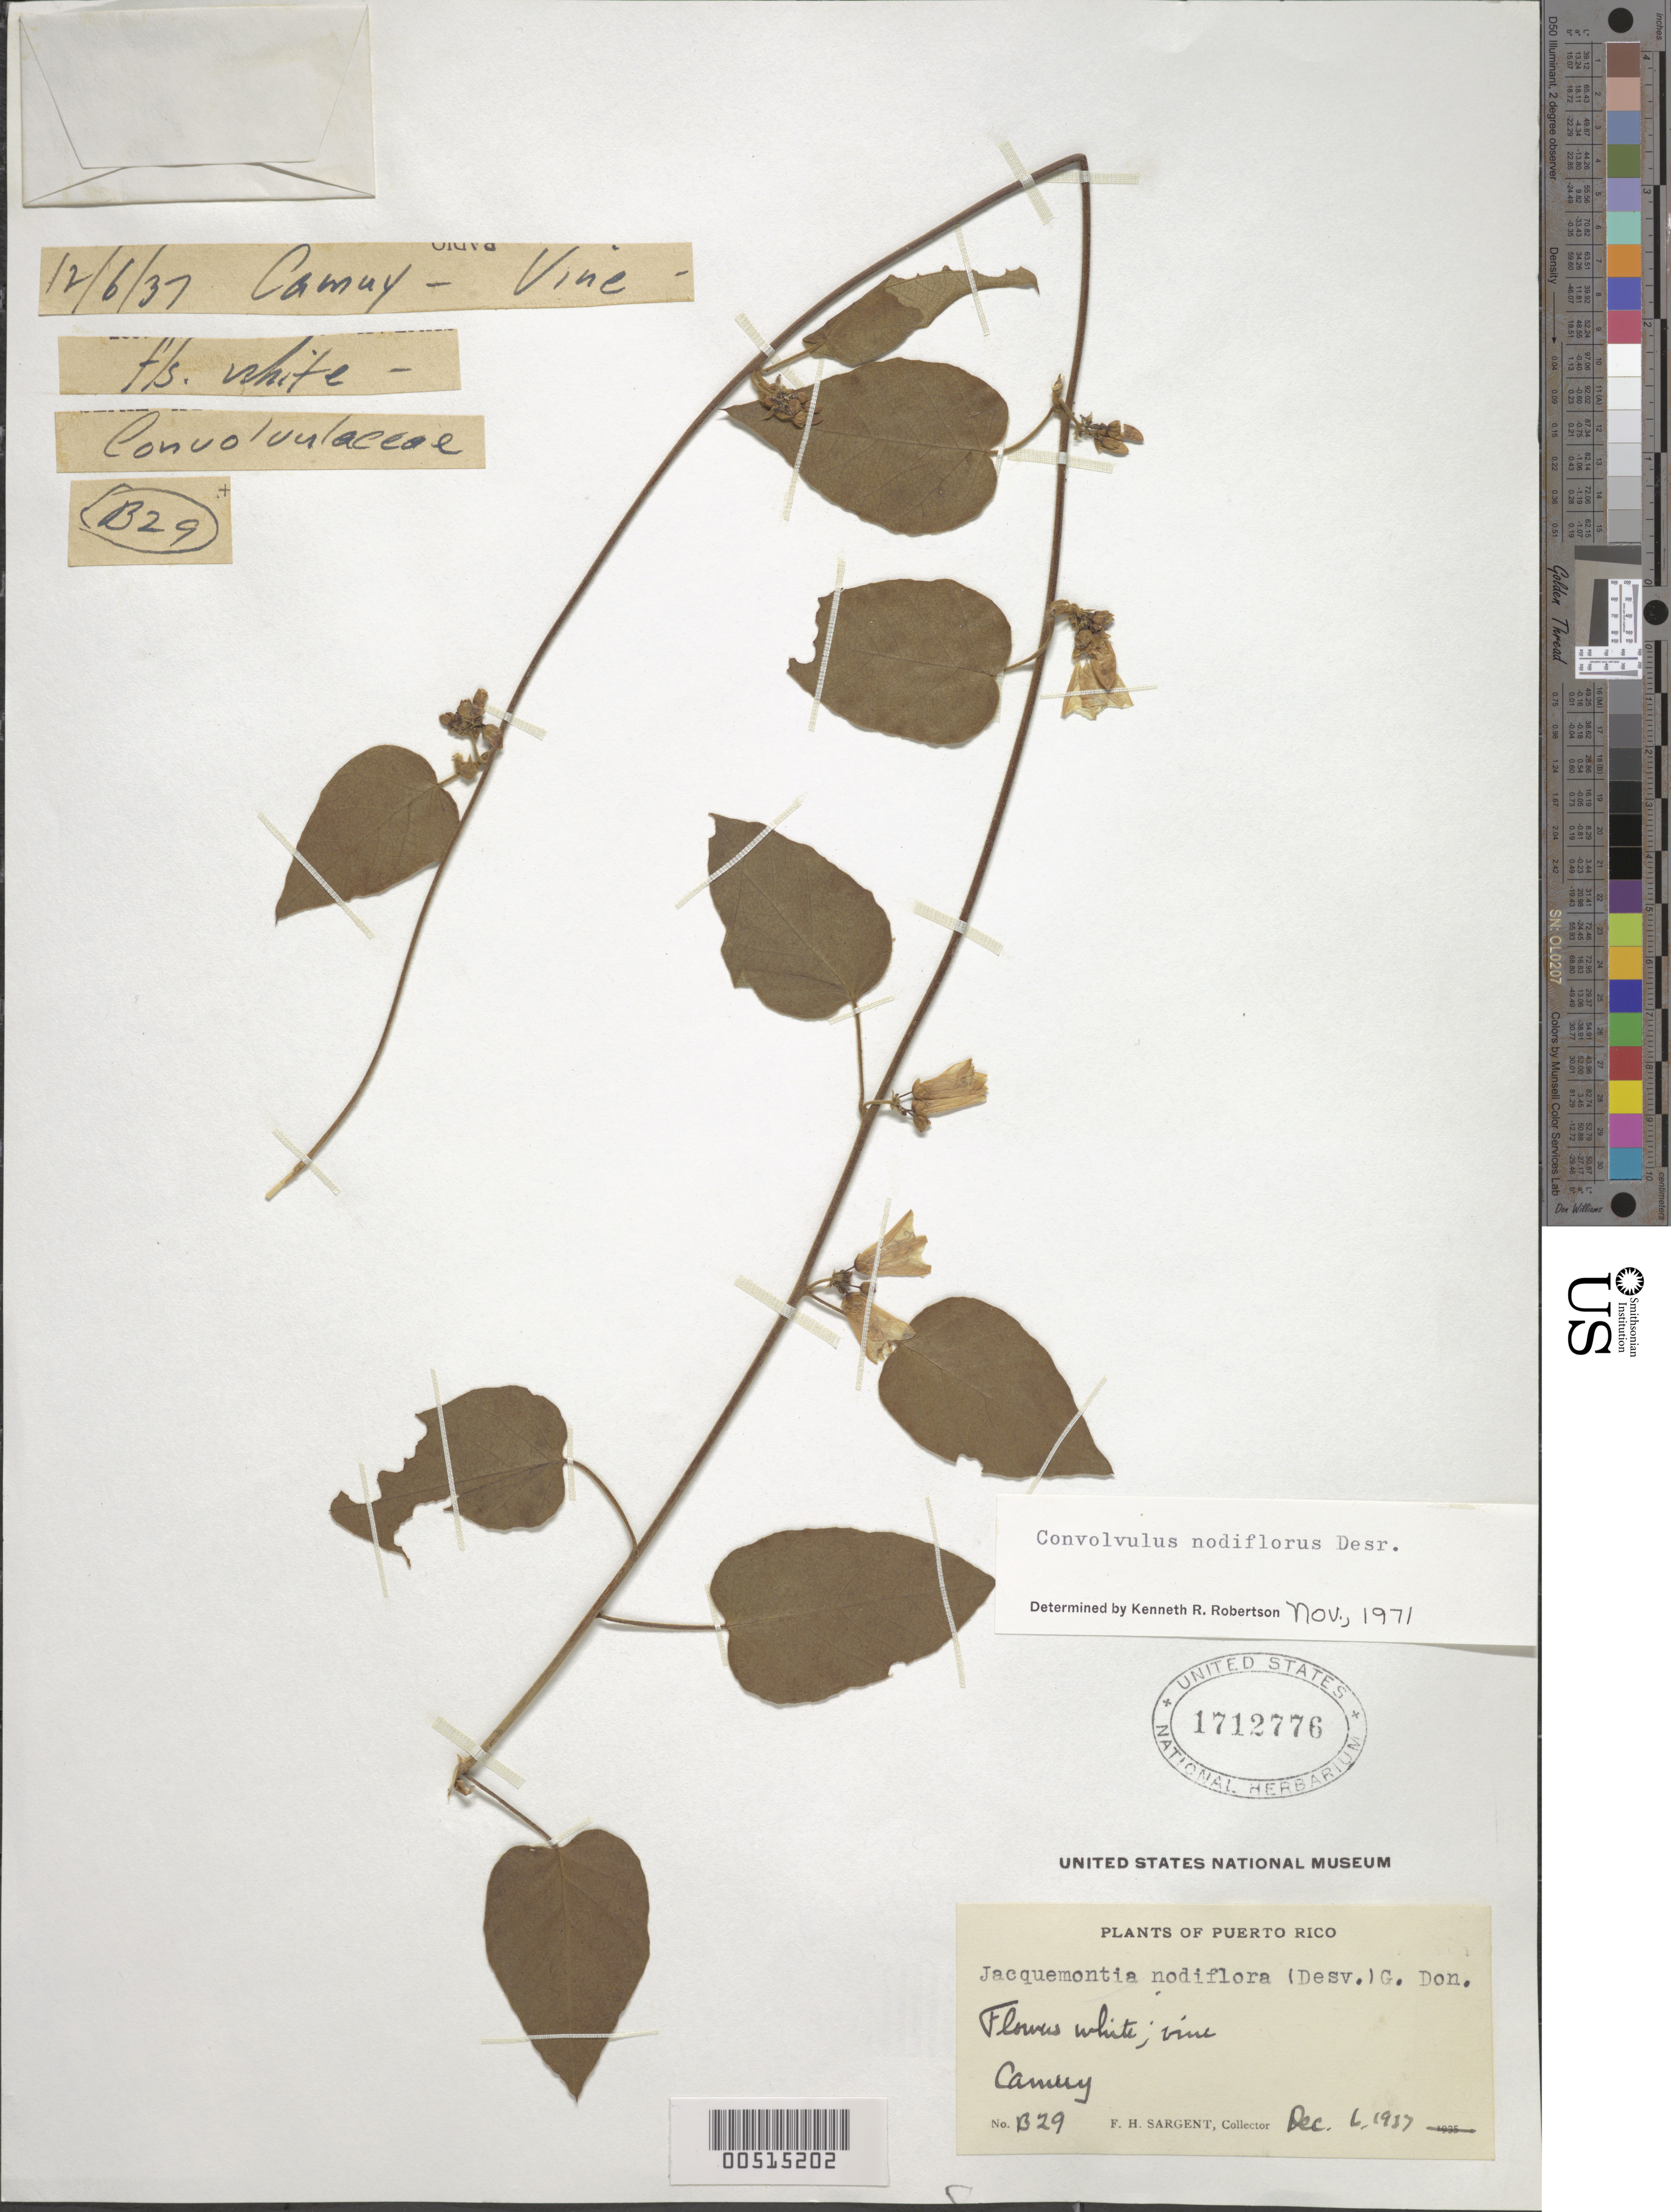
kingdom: Plantae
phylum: Tracheophyta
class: Magnoliopsida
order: Solanales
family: Convolvulaceae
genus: Convolvulus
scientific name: Convolvulus nodiflorus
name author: Desr.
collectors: F. H. Sargent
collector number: B29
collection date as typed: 06 Dec 1937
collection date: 1937-12-06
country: Puerto Rico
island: Greater Antilles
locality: Camuy.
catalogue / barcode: US 1712776